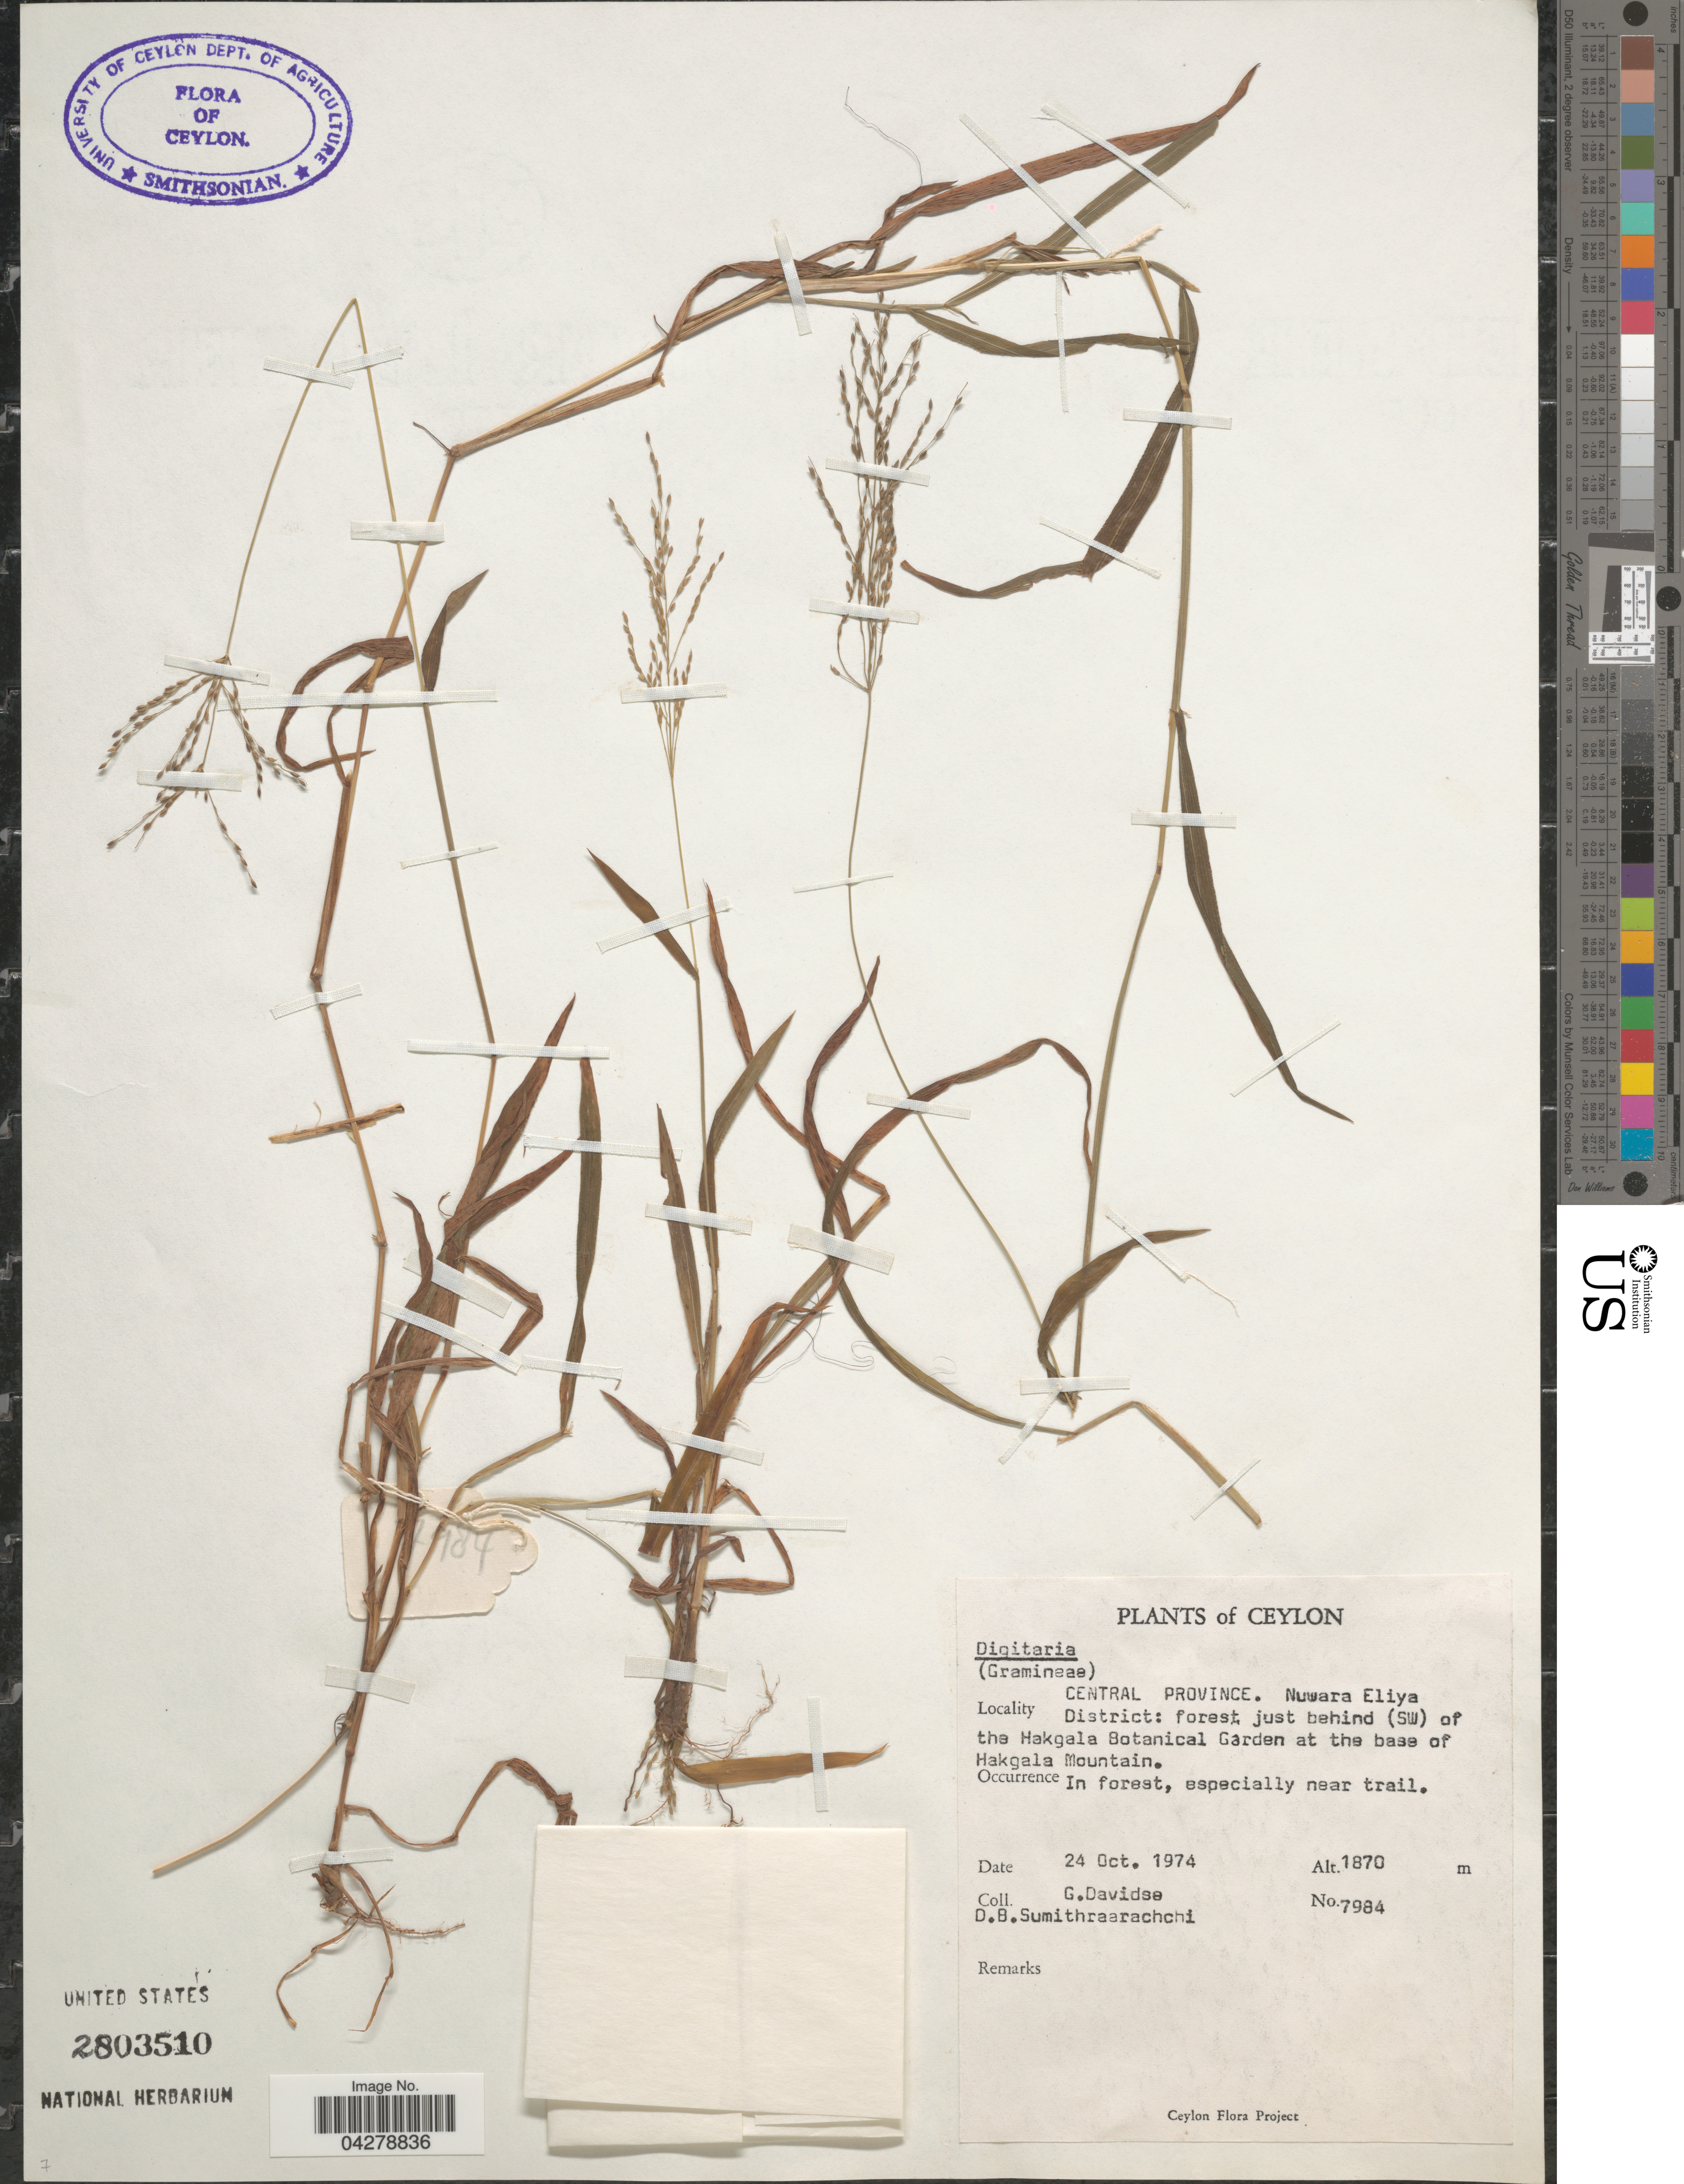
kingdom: Plantae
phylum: Tracheophyta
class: Liliopsida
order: Poales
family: Poaceae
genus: Digitaria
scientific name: Digitaria sp.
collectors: G. Davidse & D. B. Sumithraarachchi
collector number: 7984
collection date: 1974-10-24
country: Sri Lanka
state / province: Central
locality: Ceylon. Nuwara Eliya District: forest just behind (SW) of the Hakgala Botanical Garden at the base of Hakgala Mountain.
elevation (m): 1870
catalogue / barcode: US 2803510